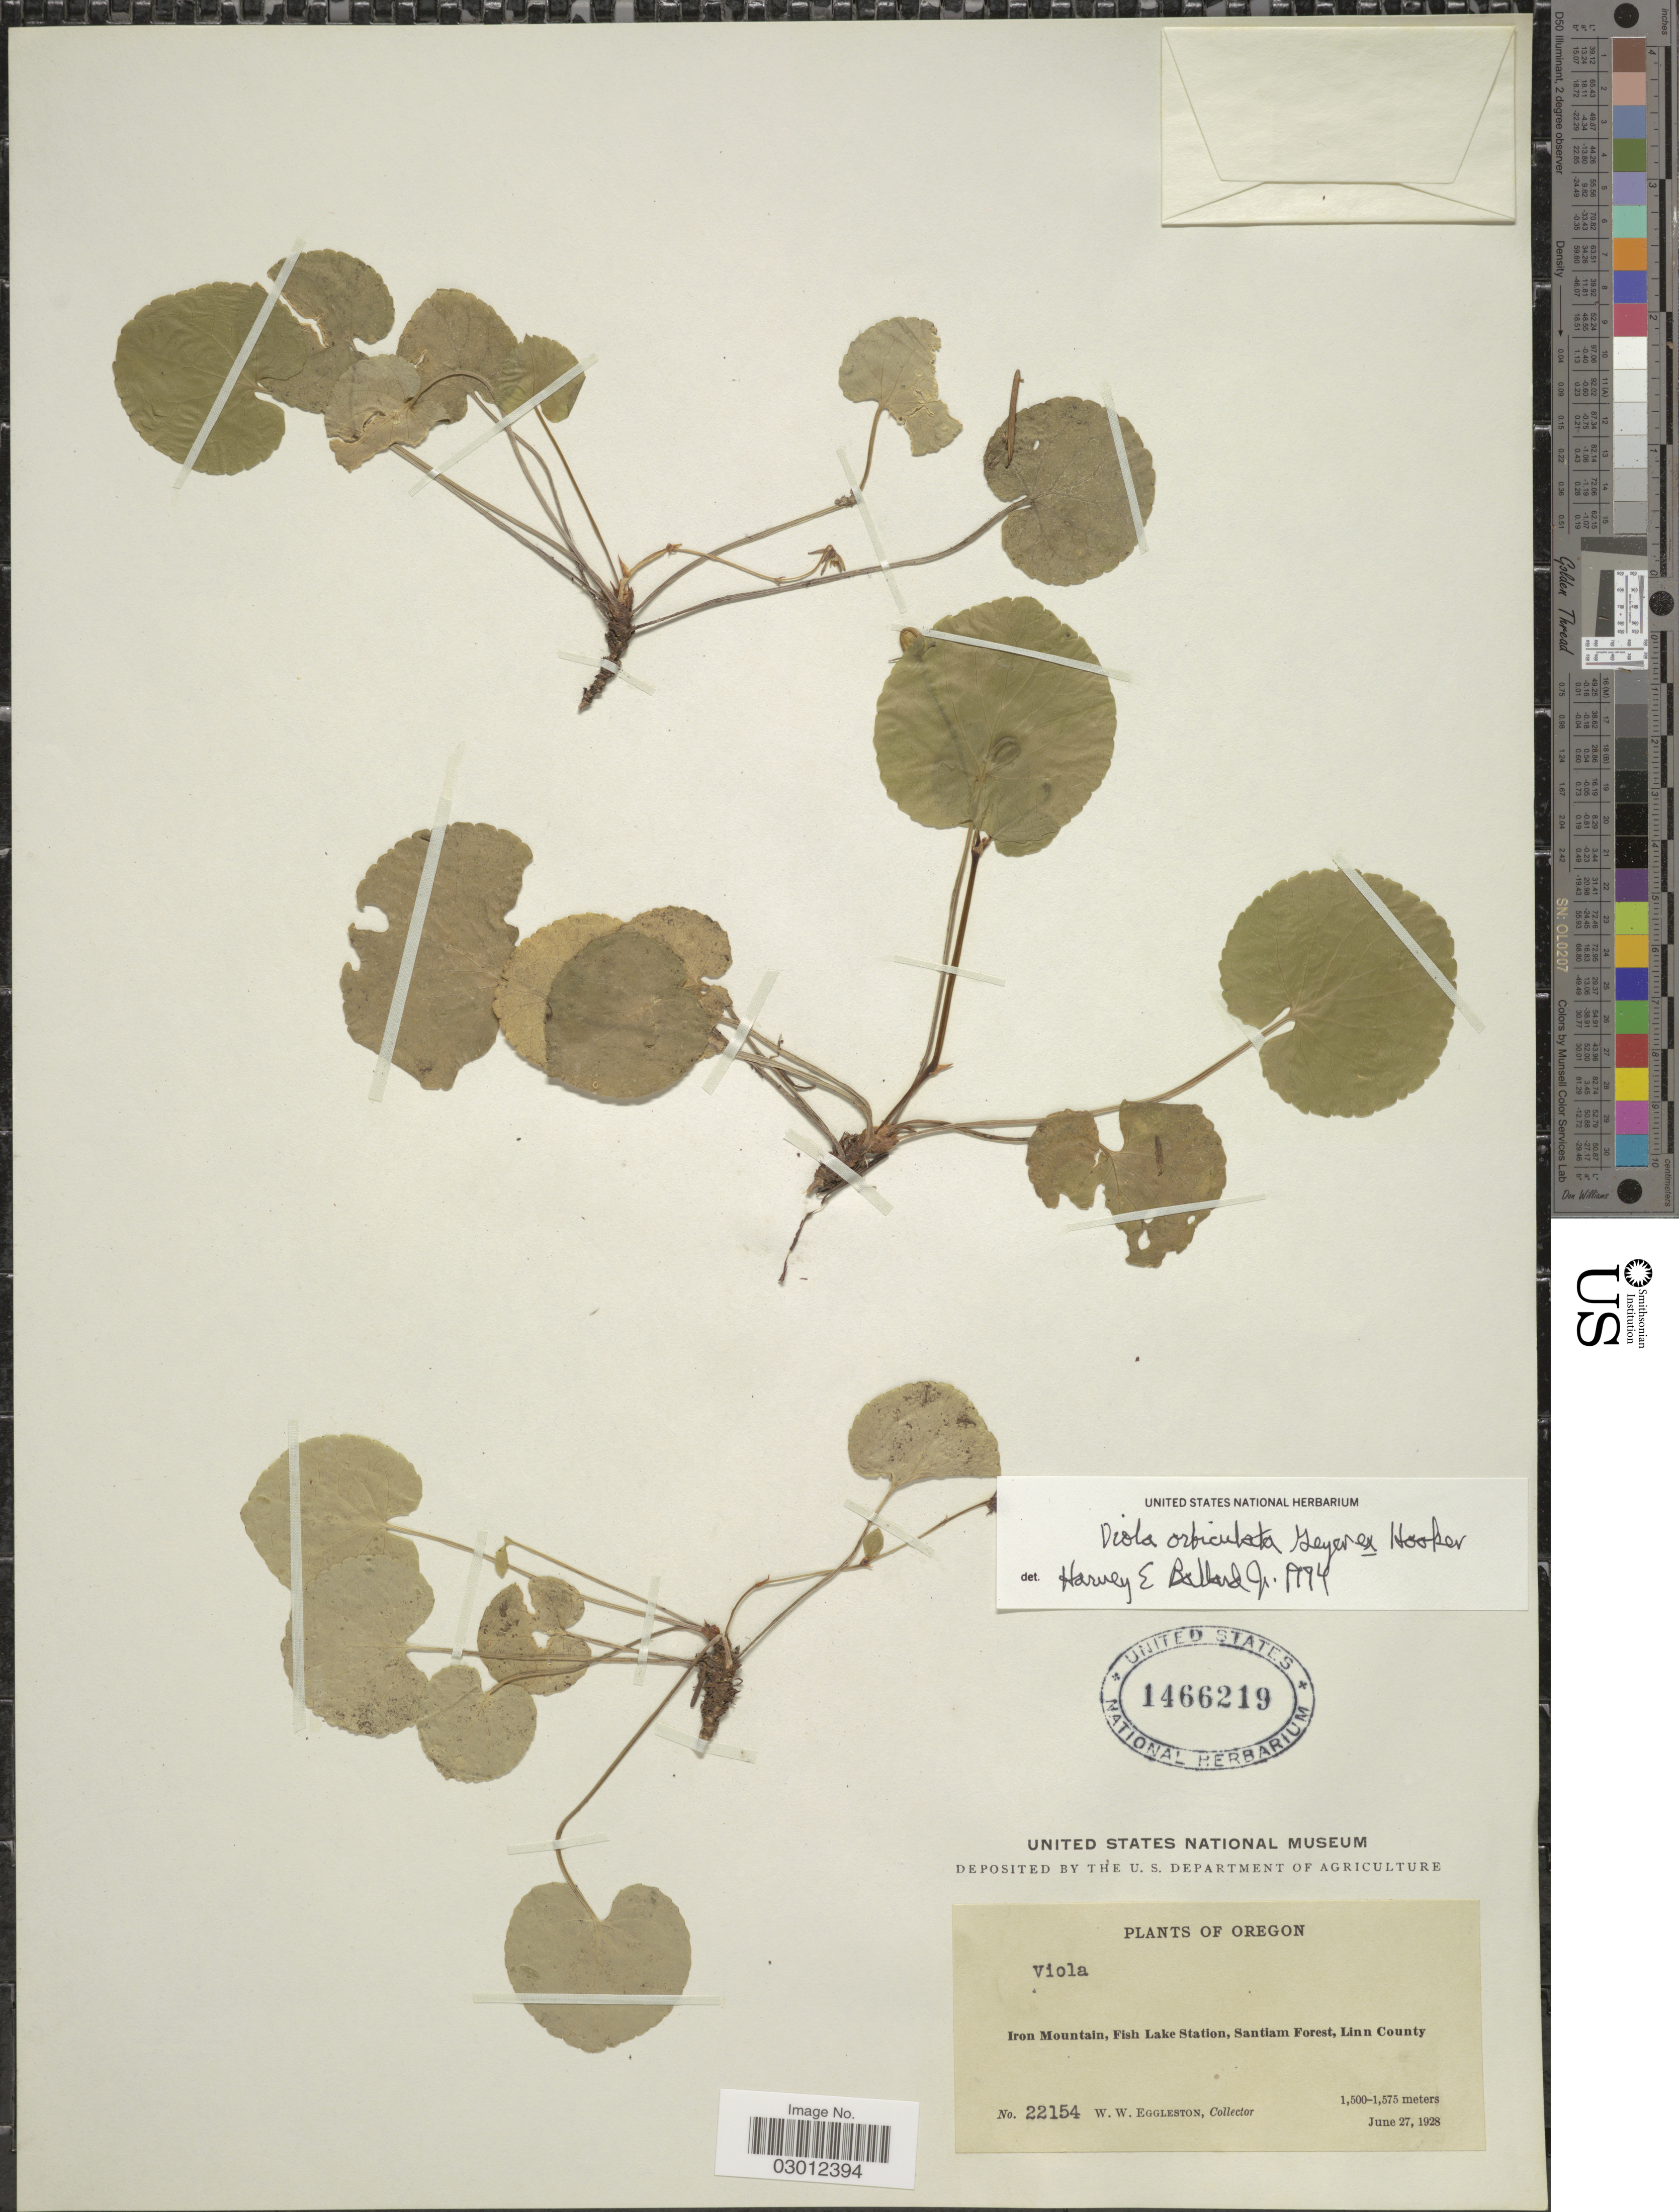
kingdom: Plantae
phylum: Tracheophyta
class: Magnoliopsida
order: Malpighiales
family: Violaceae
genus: Viola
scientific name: Viola orbiculata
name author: Geyer ex Hook.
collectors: W. W. Eggleston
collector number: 22154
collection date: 1928-06-27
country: United States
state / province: Oregon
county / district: Linn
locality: Iron Mountain, Fish Lake Station, Santiam Forest, Linn County.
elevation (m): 1500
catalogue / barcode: US 1466219